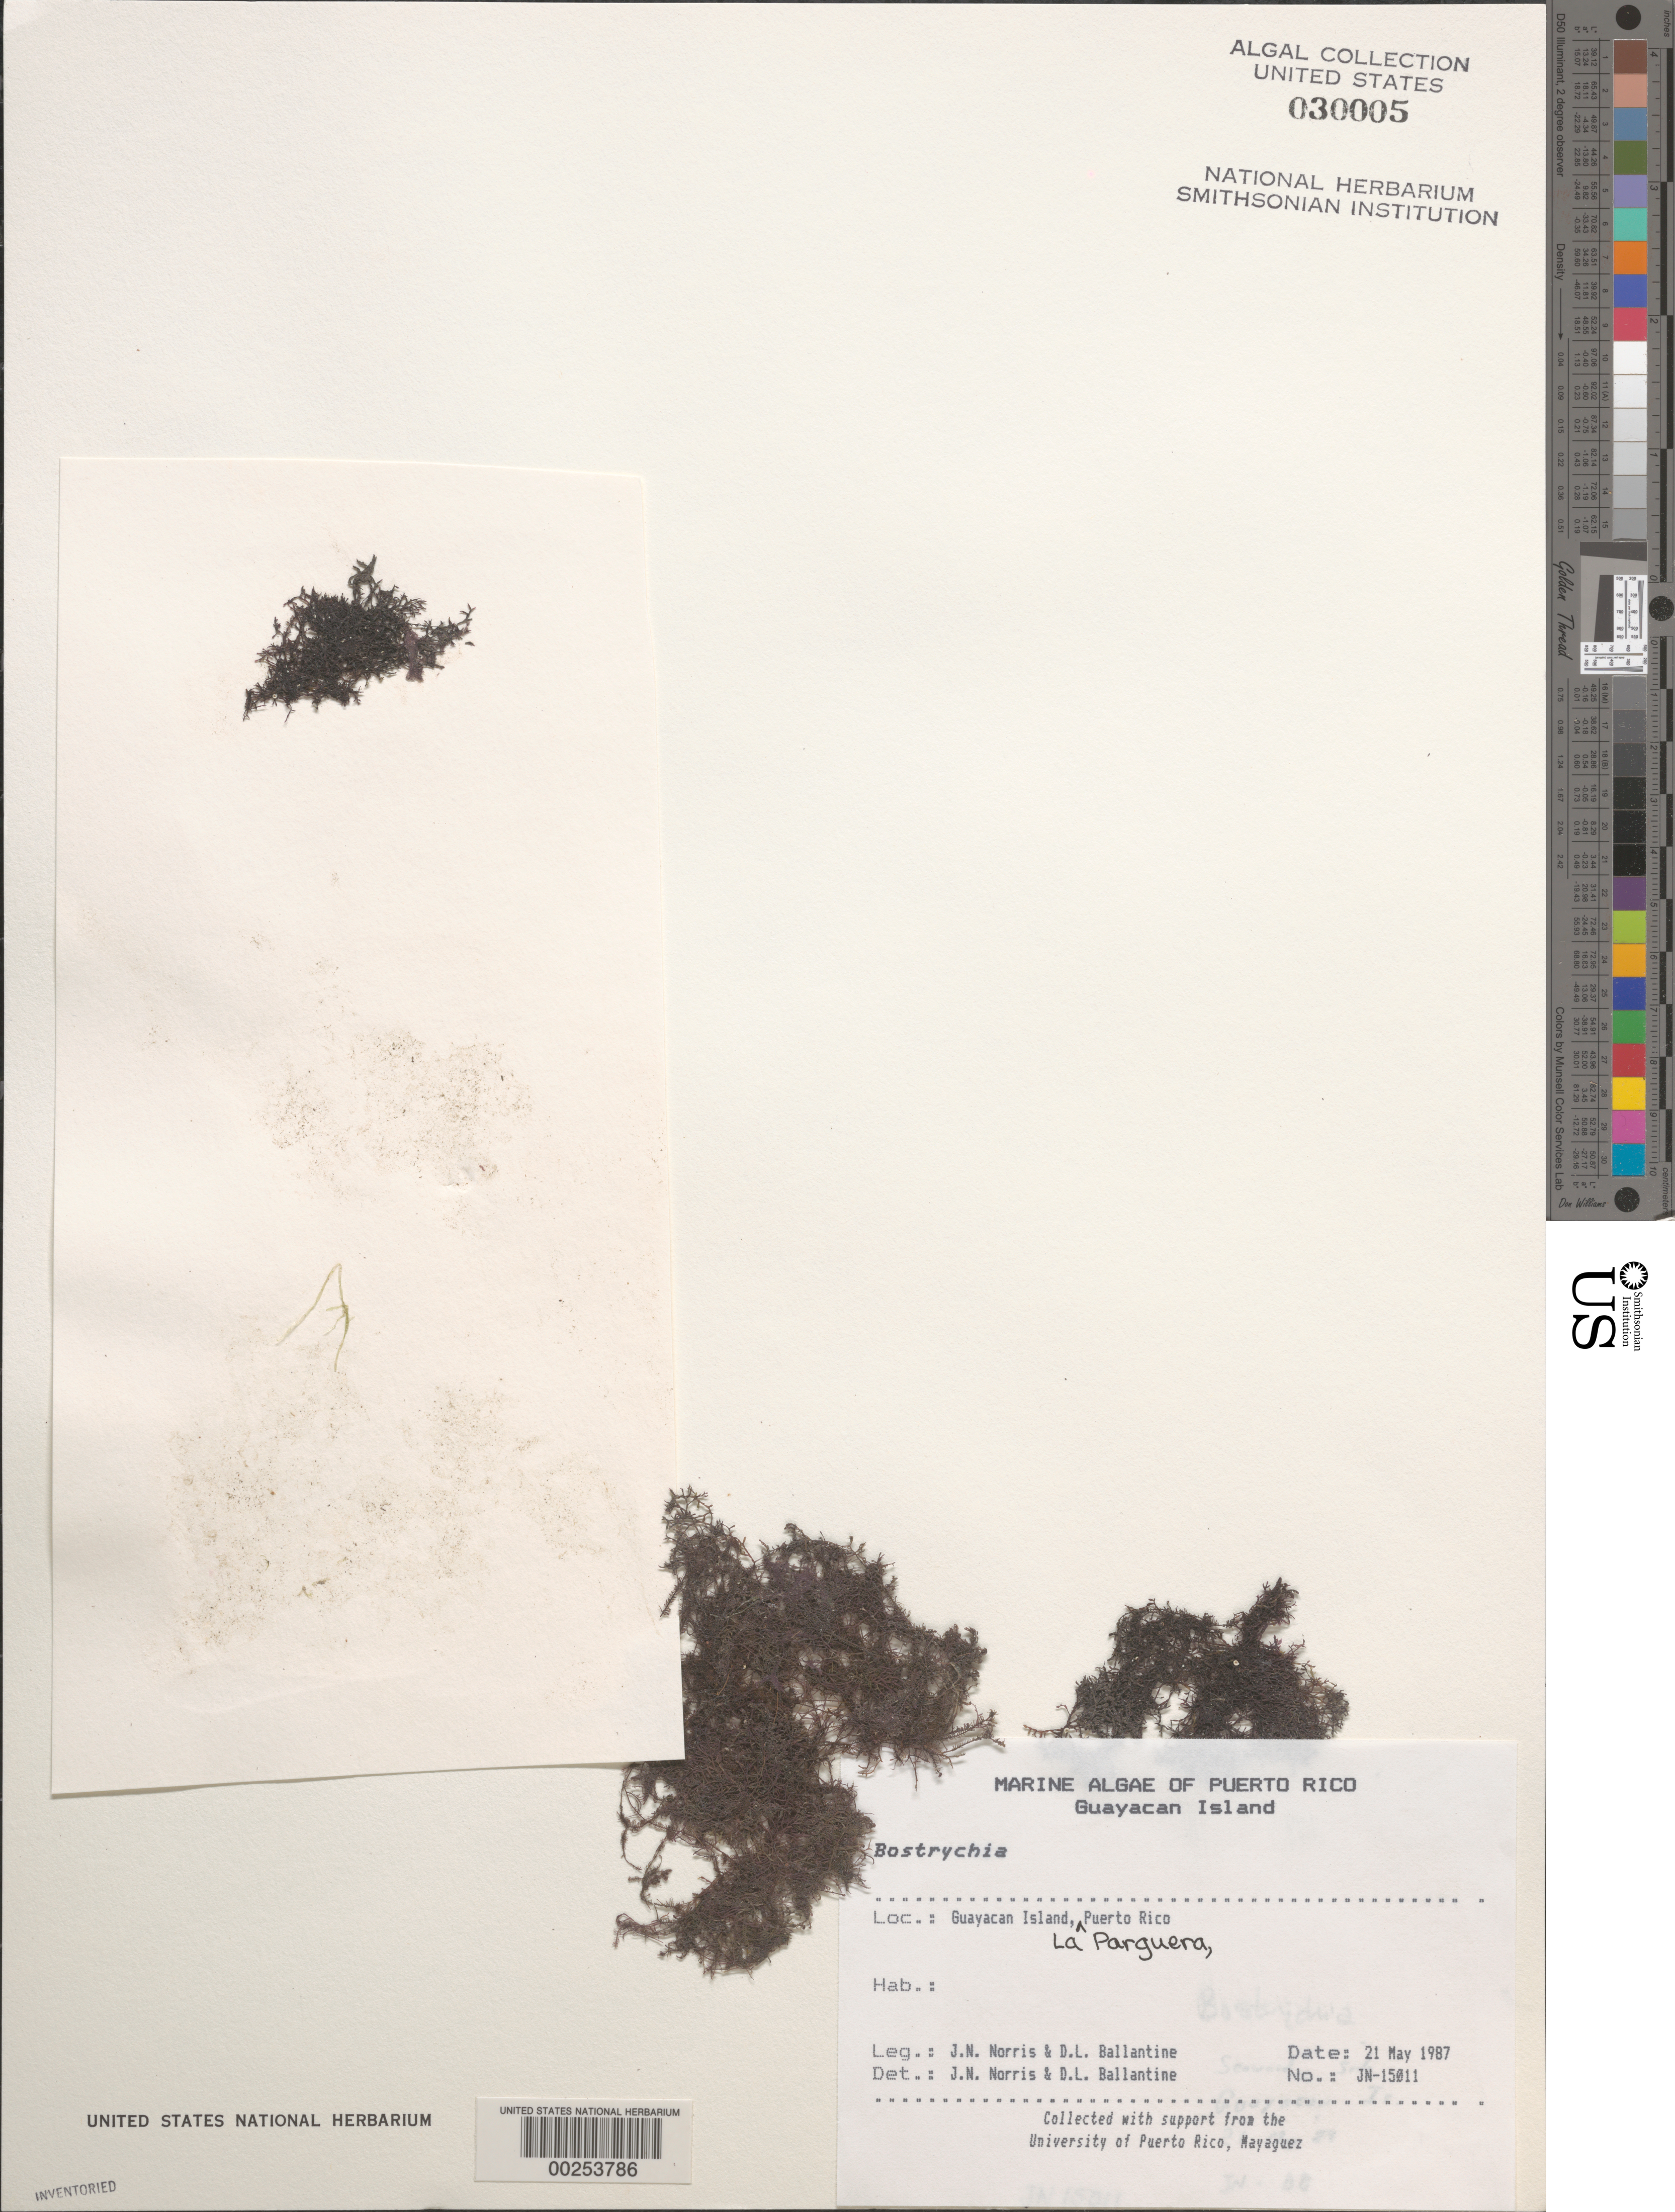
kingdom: Plantae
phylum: Rhodophyta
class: Florideophyceae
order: Ceramiales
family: Rhodomelaceae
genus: Bostrychia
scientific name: Bostrychia sp.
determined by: Norris, J. N.; Ballantine, D. L.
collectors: J. N. Norris & D.L. Ballantine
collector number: JN-15011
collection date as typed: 21 May 1987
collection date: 1987-05-21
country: Puerto Rico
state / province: Lajas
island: Guayacan Island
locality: La Parguera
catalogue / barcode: US 30005